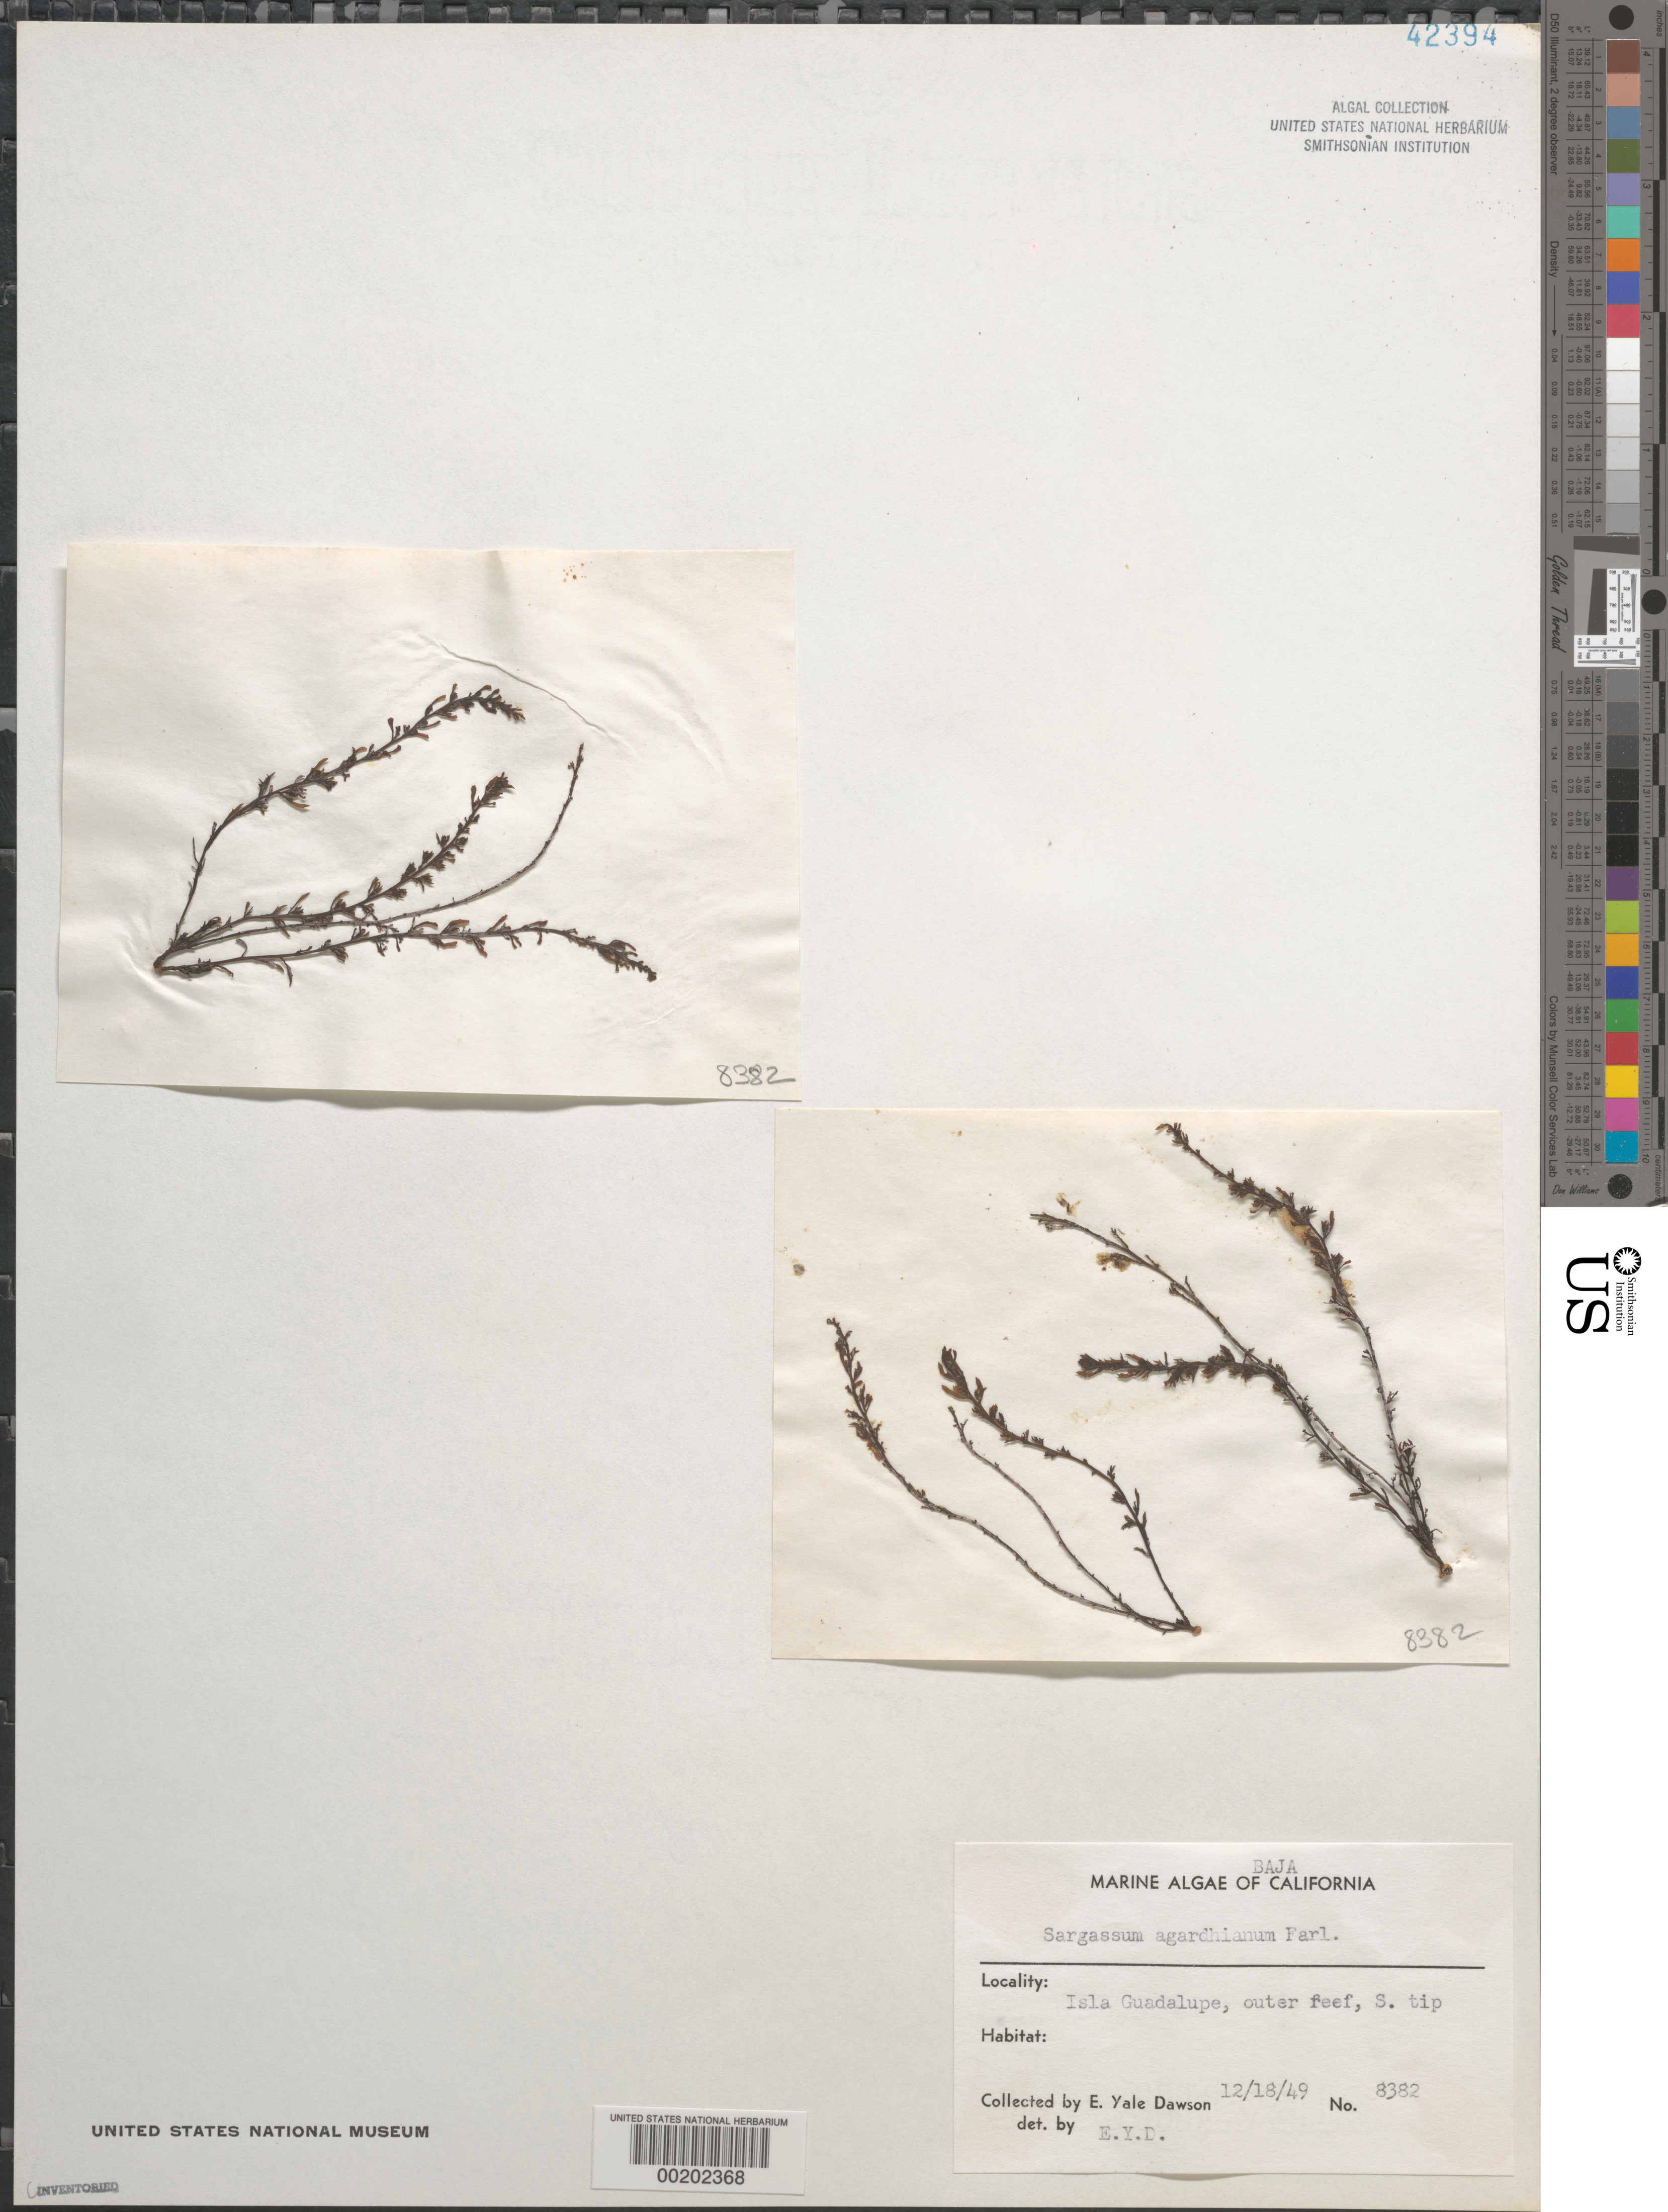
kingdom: Chromista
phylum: Ochrophyta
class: Phaeophyceae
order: Fucales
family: Sargassaceae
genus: Sargassum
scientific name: Sargassum agardhianum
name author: Farl. in J. Agardh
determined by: Dawson, E. Y.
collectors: E. Y. Dawson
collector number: EYD 8382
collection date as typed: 18 Dec 1949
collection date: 1949-12-18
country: Mexico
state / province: Baja California Norte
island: Isla Guadalupe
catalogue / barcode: US 42394